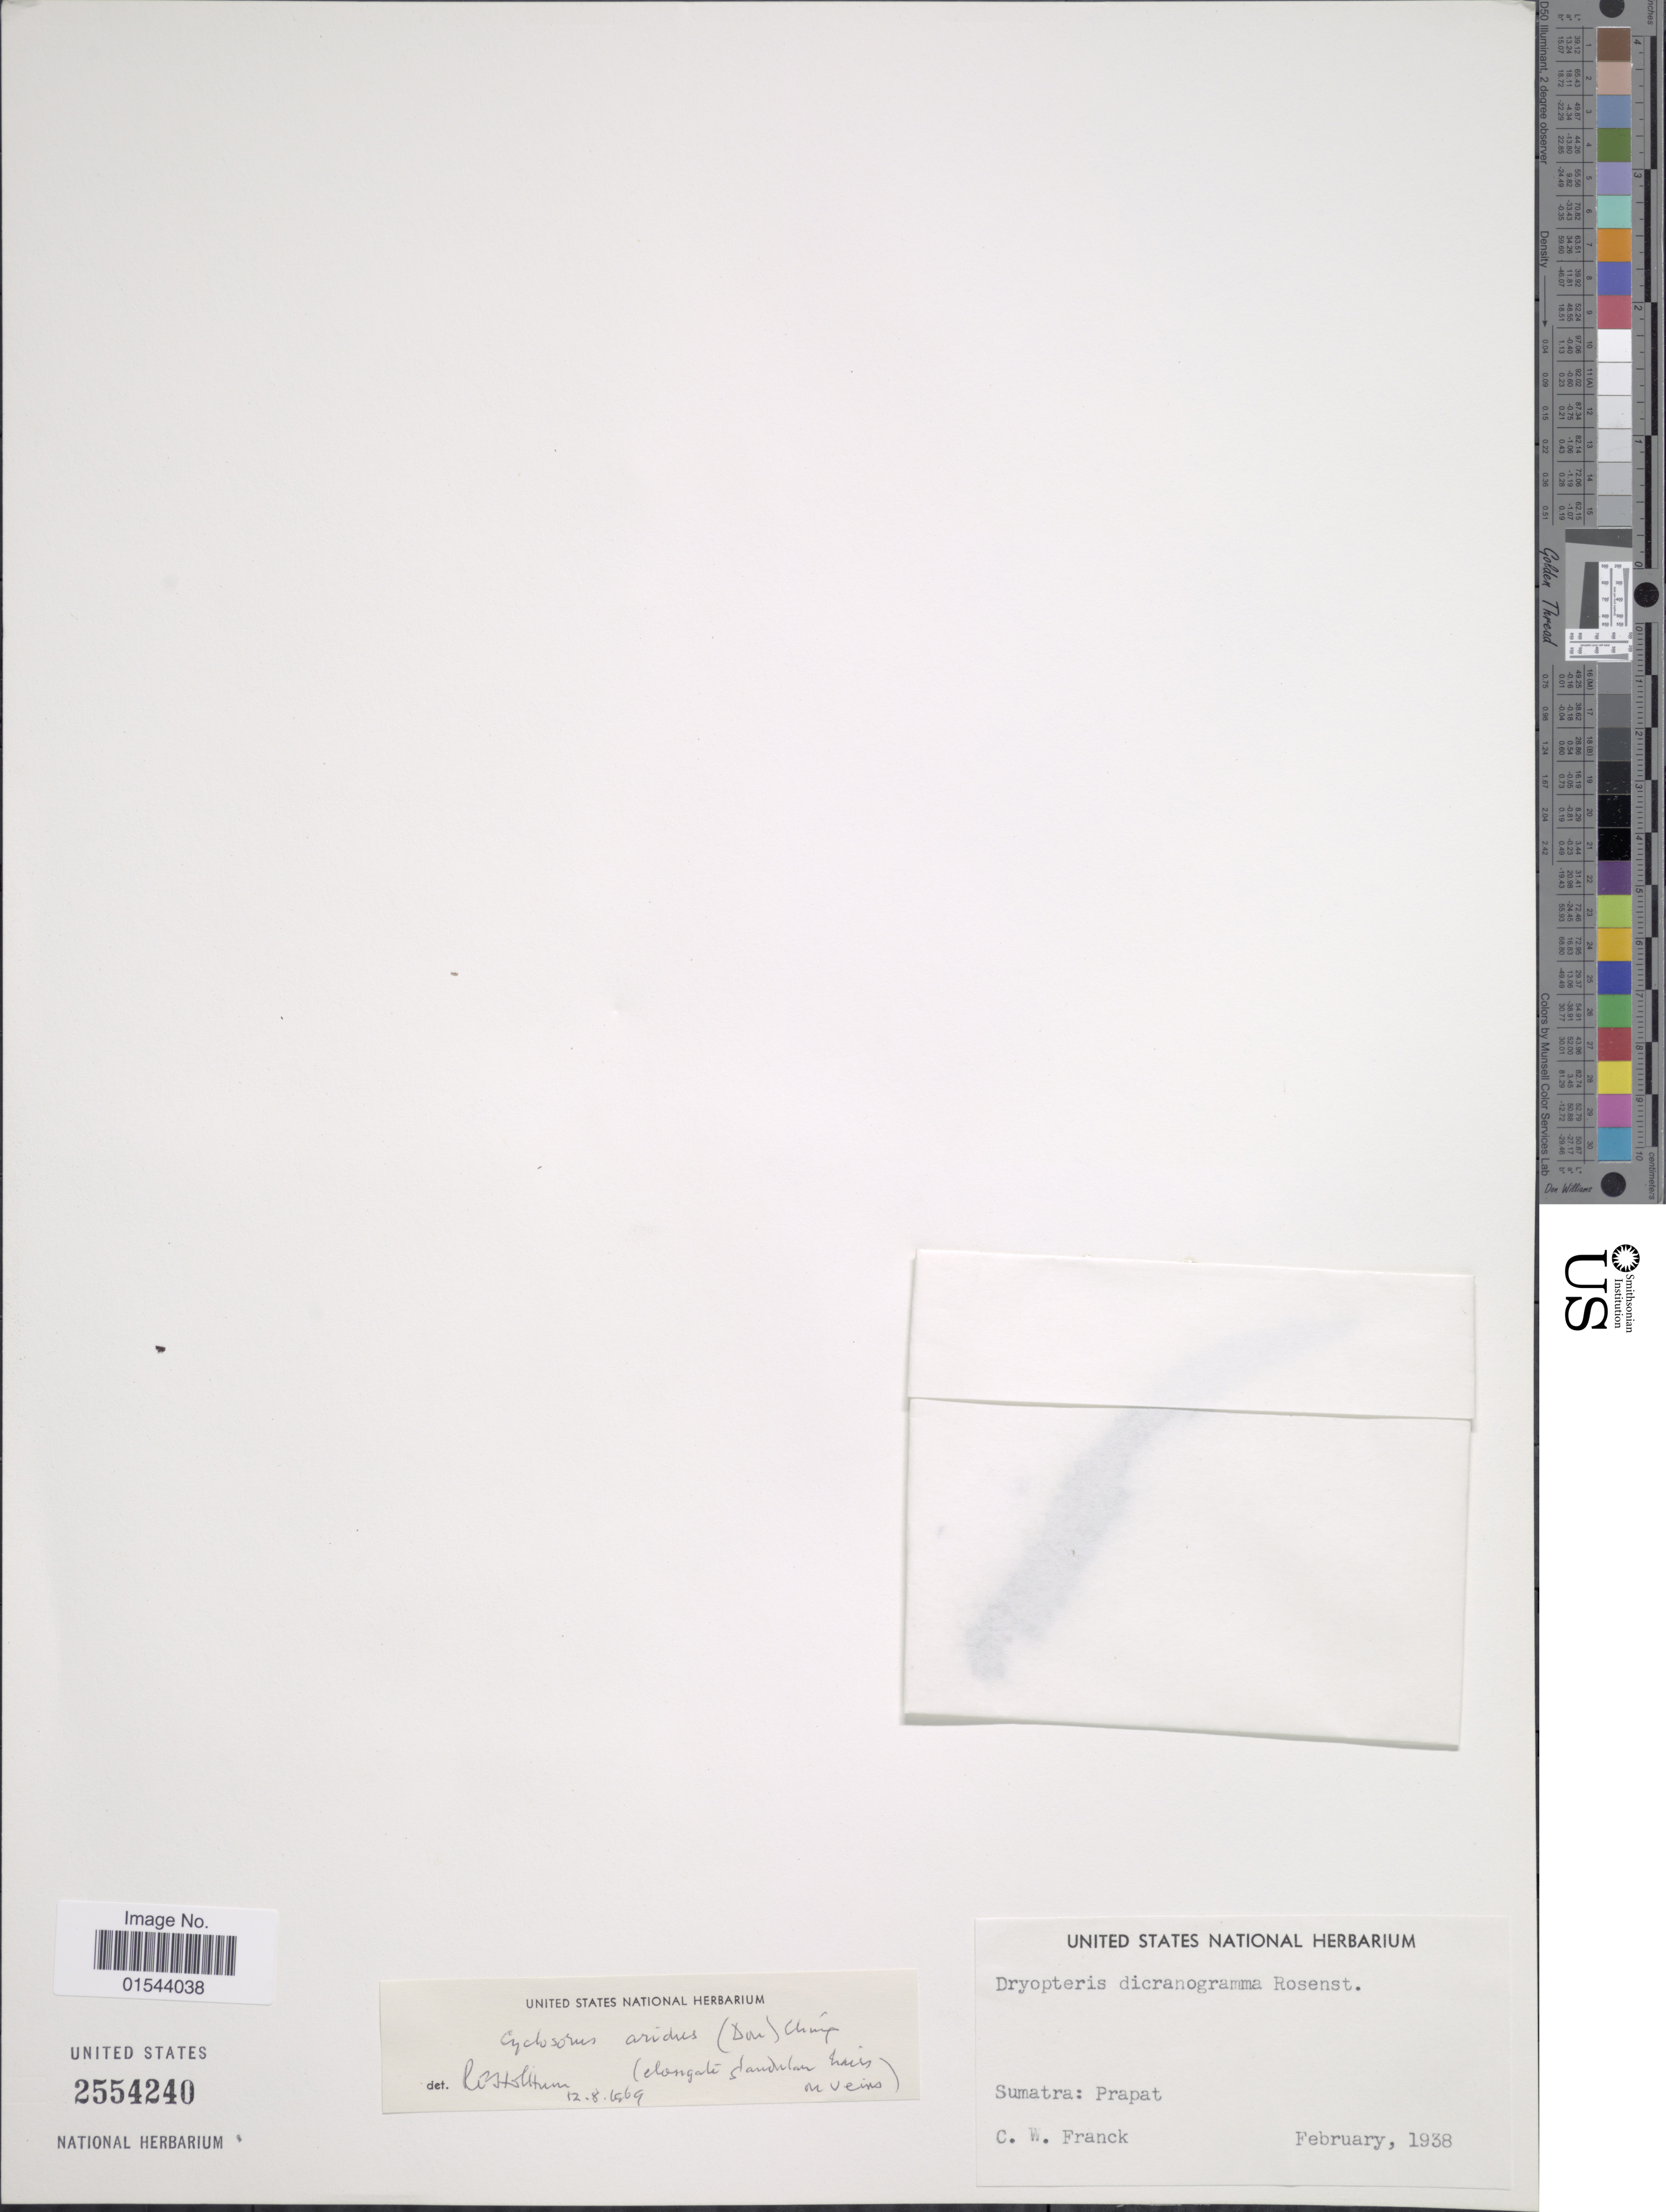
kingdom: Plantae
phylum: Tracheophyta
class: Polypodiopsida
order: Polypodiales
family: Thelypteridaceae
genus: Christella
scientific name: Christella arida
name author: (D. Don) Holttum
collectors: C. Franck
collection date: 1938-02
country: Indonesia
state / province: Sumatra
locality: Prapat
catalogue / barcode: US 2554240